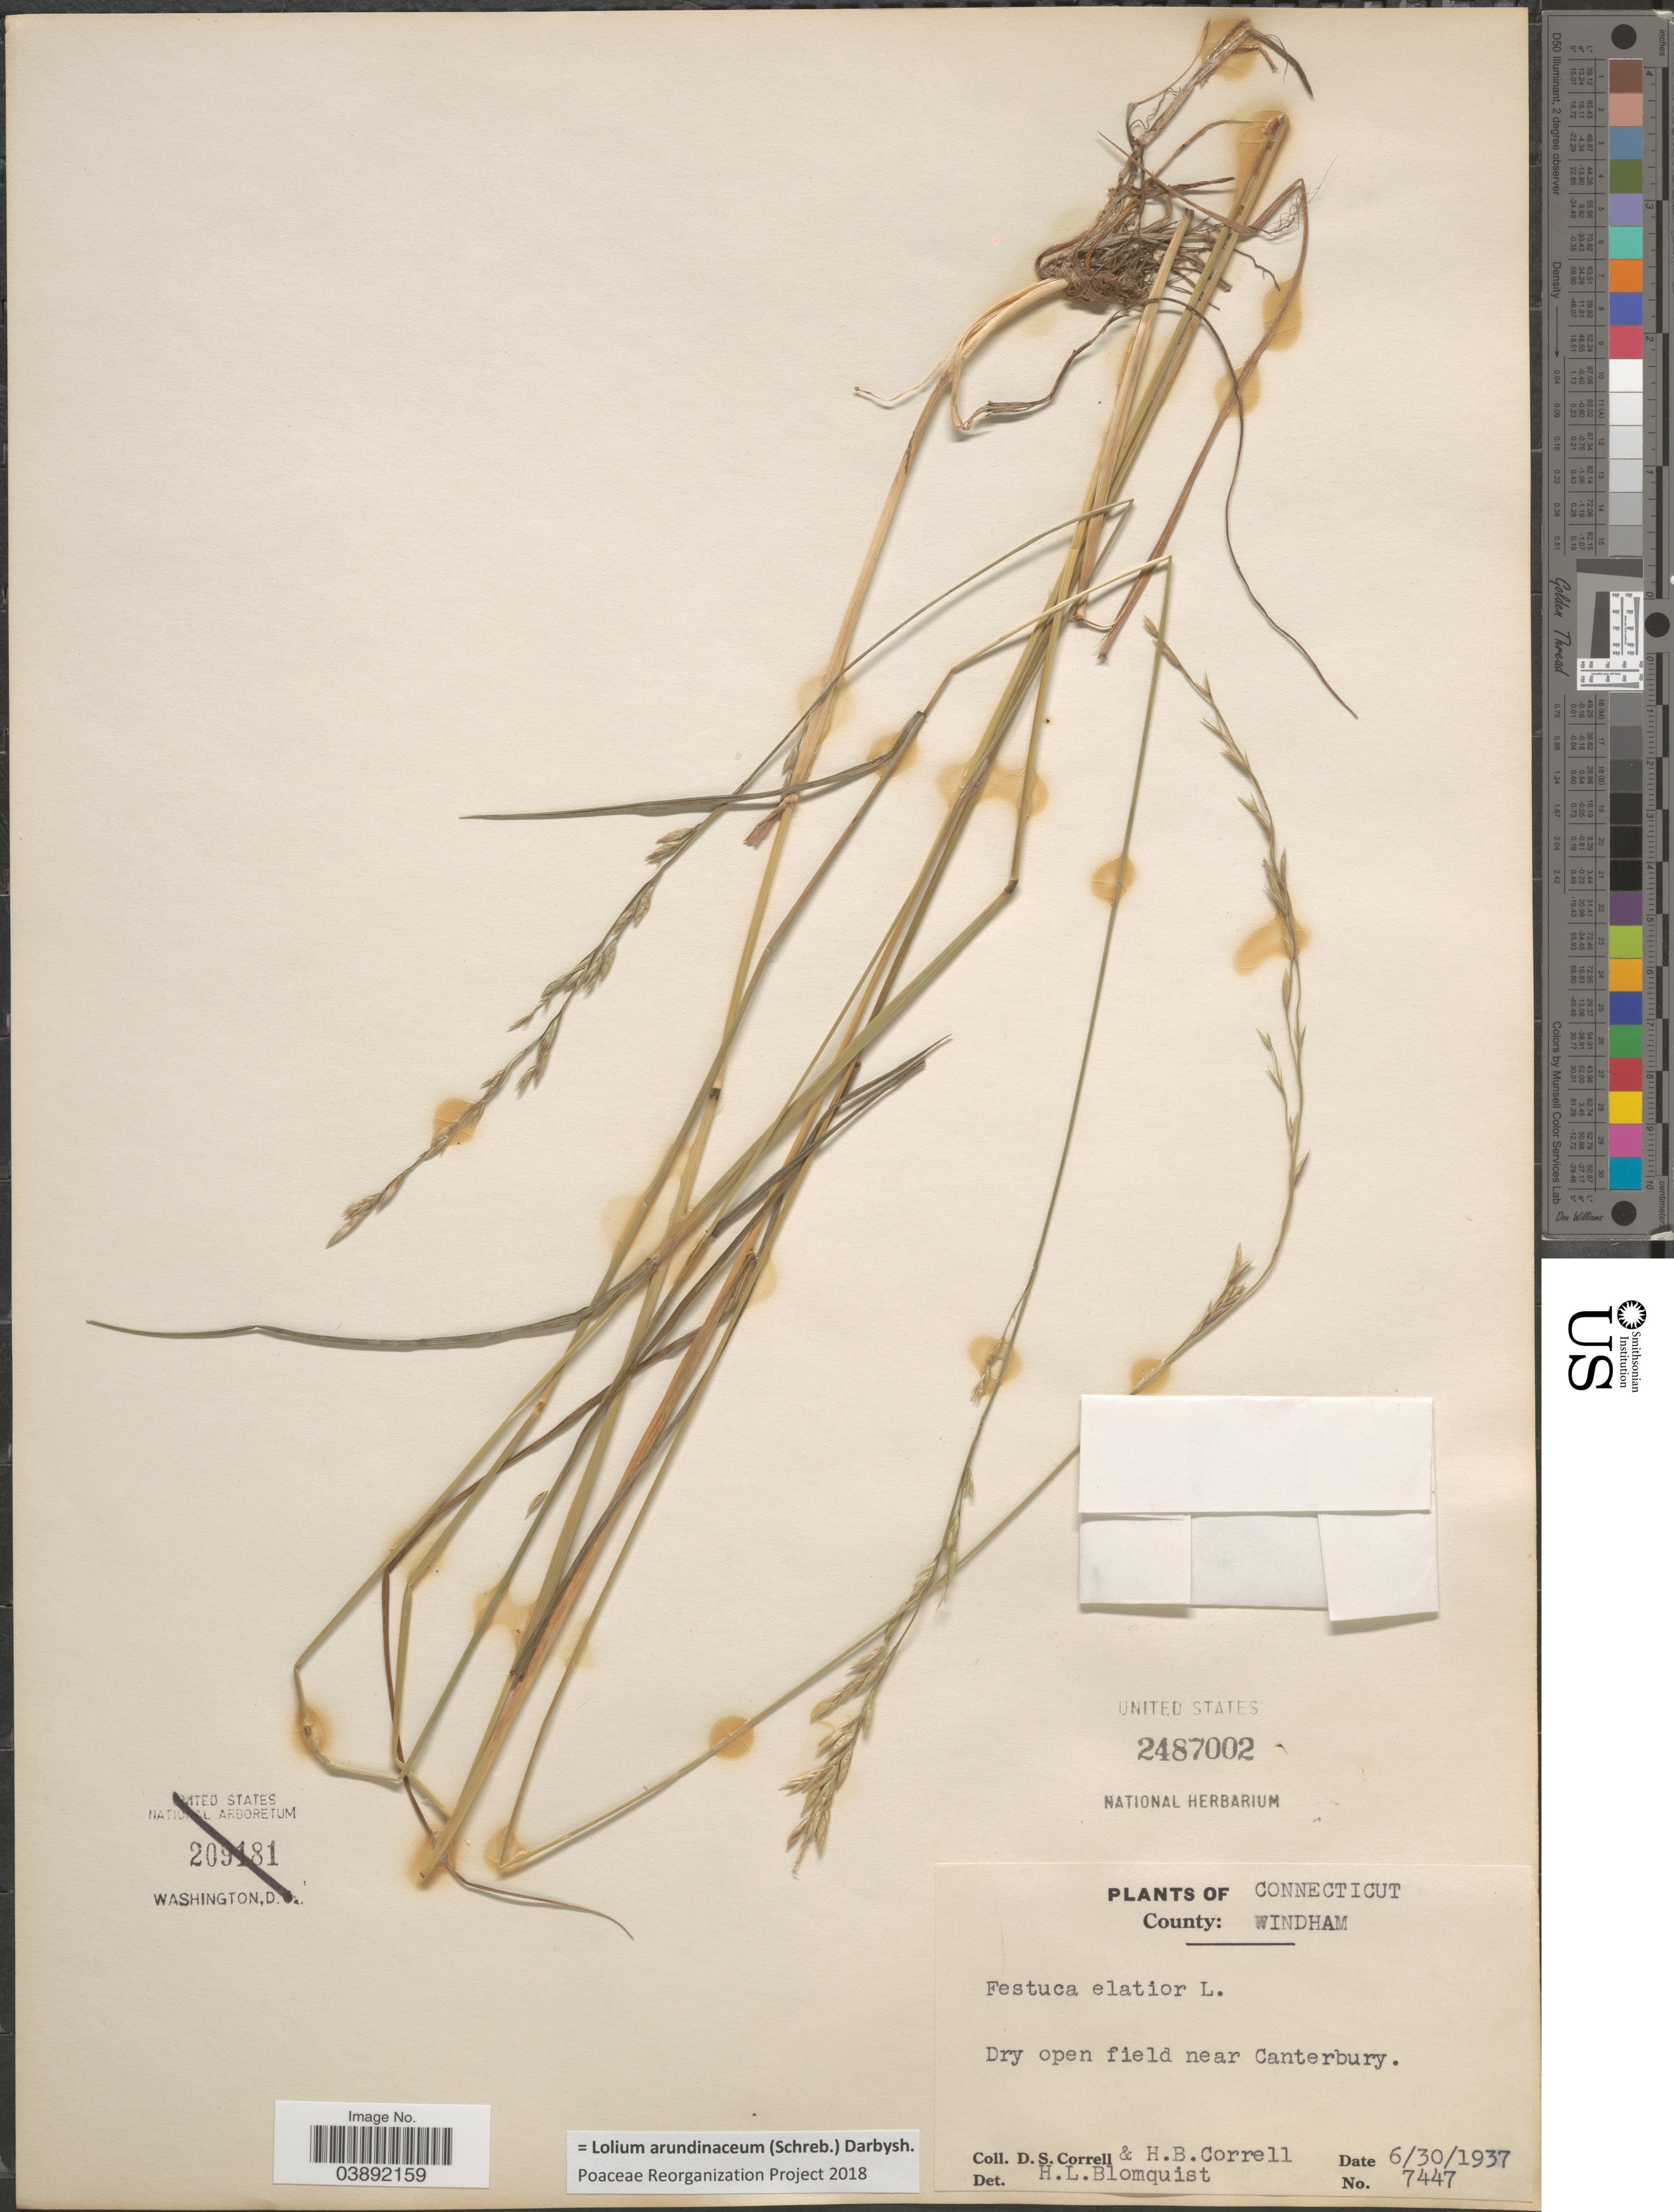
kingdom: Plantae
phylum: Tracheophyta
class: Liliopsida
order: Poales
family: Poaceae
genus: Lolium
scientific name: Lolium arundinaceum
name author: (Schreb.) Darbysh.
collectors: D. S. Correll & H. Correll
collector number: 7447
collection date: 1937-06-30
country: United States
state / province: Connecticut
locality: County: Windham. Dry open field near Canterbury.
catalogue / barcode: US 2487002